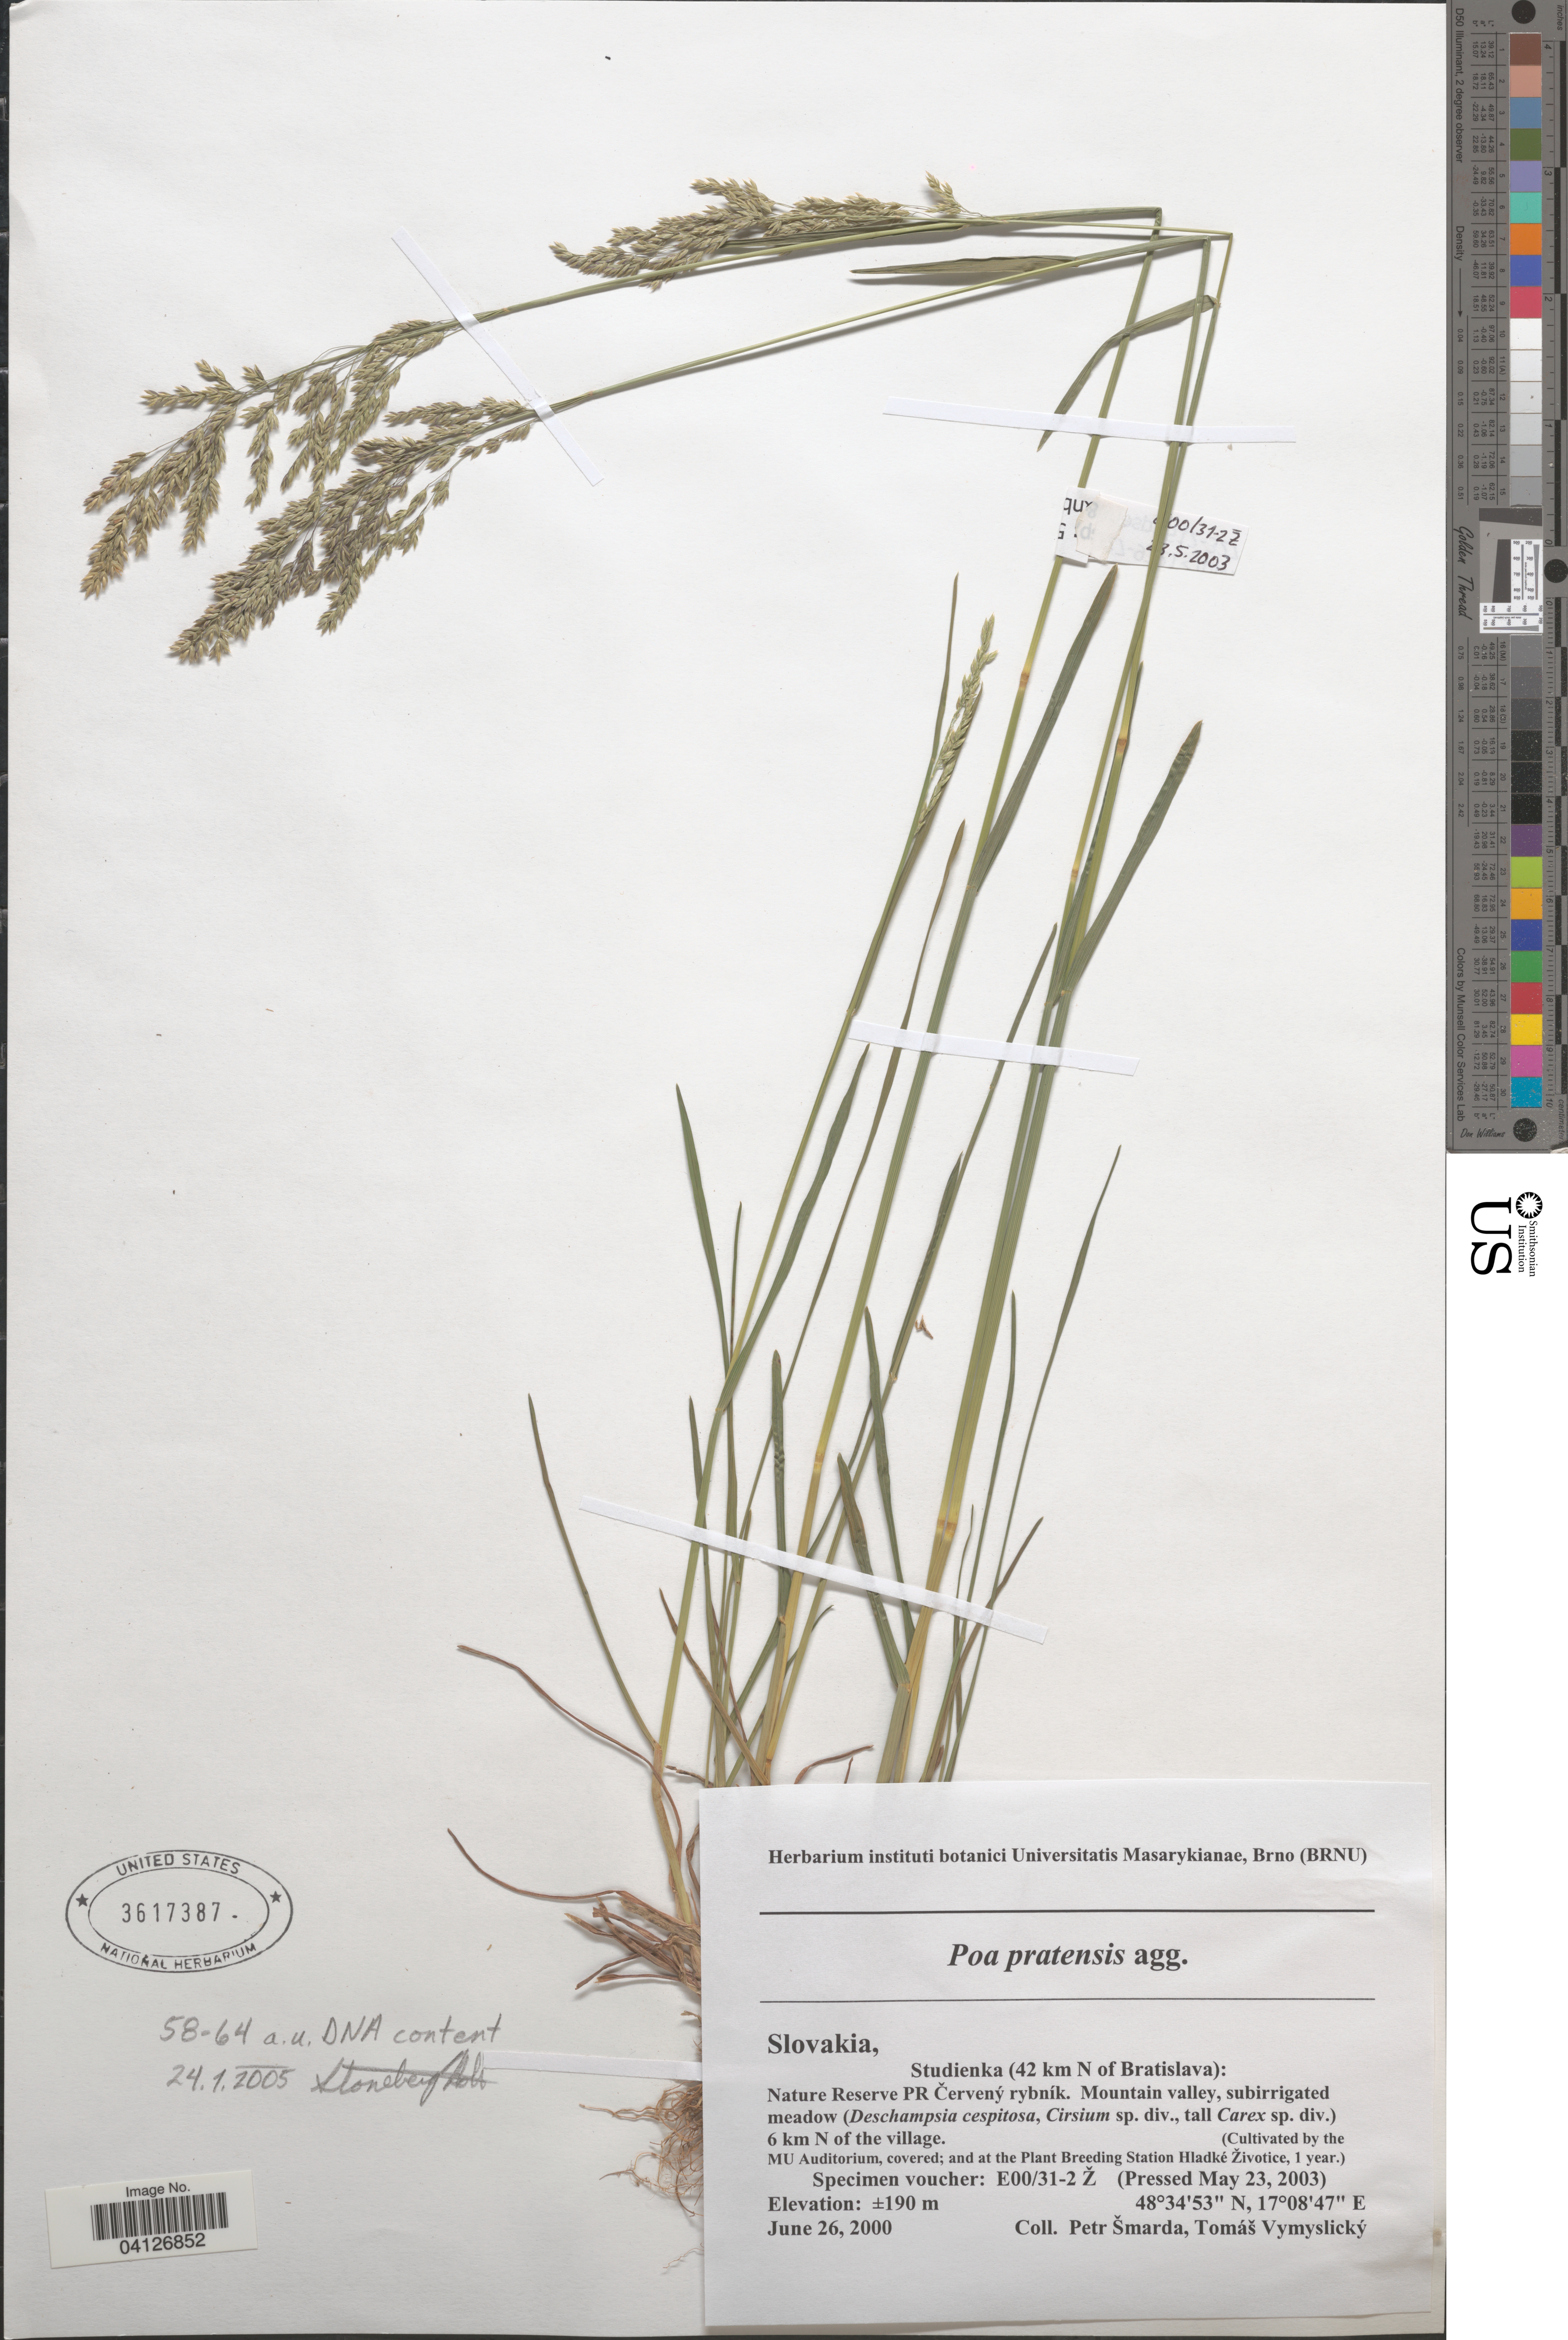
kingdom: Plantae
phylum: Tracheophyta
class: Liliopsida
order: Poales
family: Poaceae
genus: Poa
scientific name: Poa pratensis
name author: L.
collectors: Ex herb. instituti botanici Universitatis Masarykianae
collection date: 2003-05-23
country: Czechia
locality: By the MU Auditorium, covered; and at the Plant Breeding Station Hladké Životice, 1 year.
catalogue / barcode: US 3617389